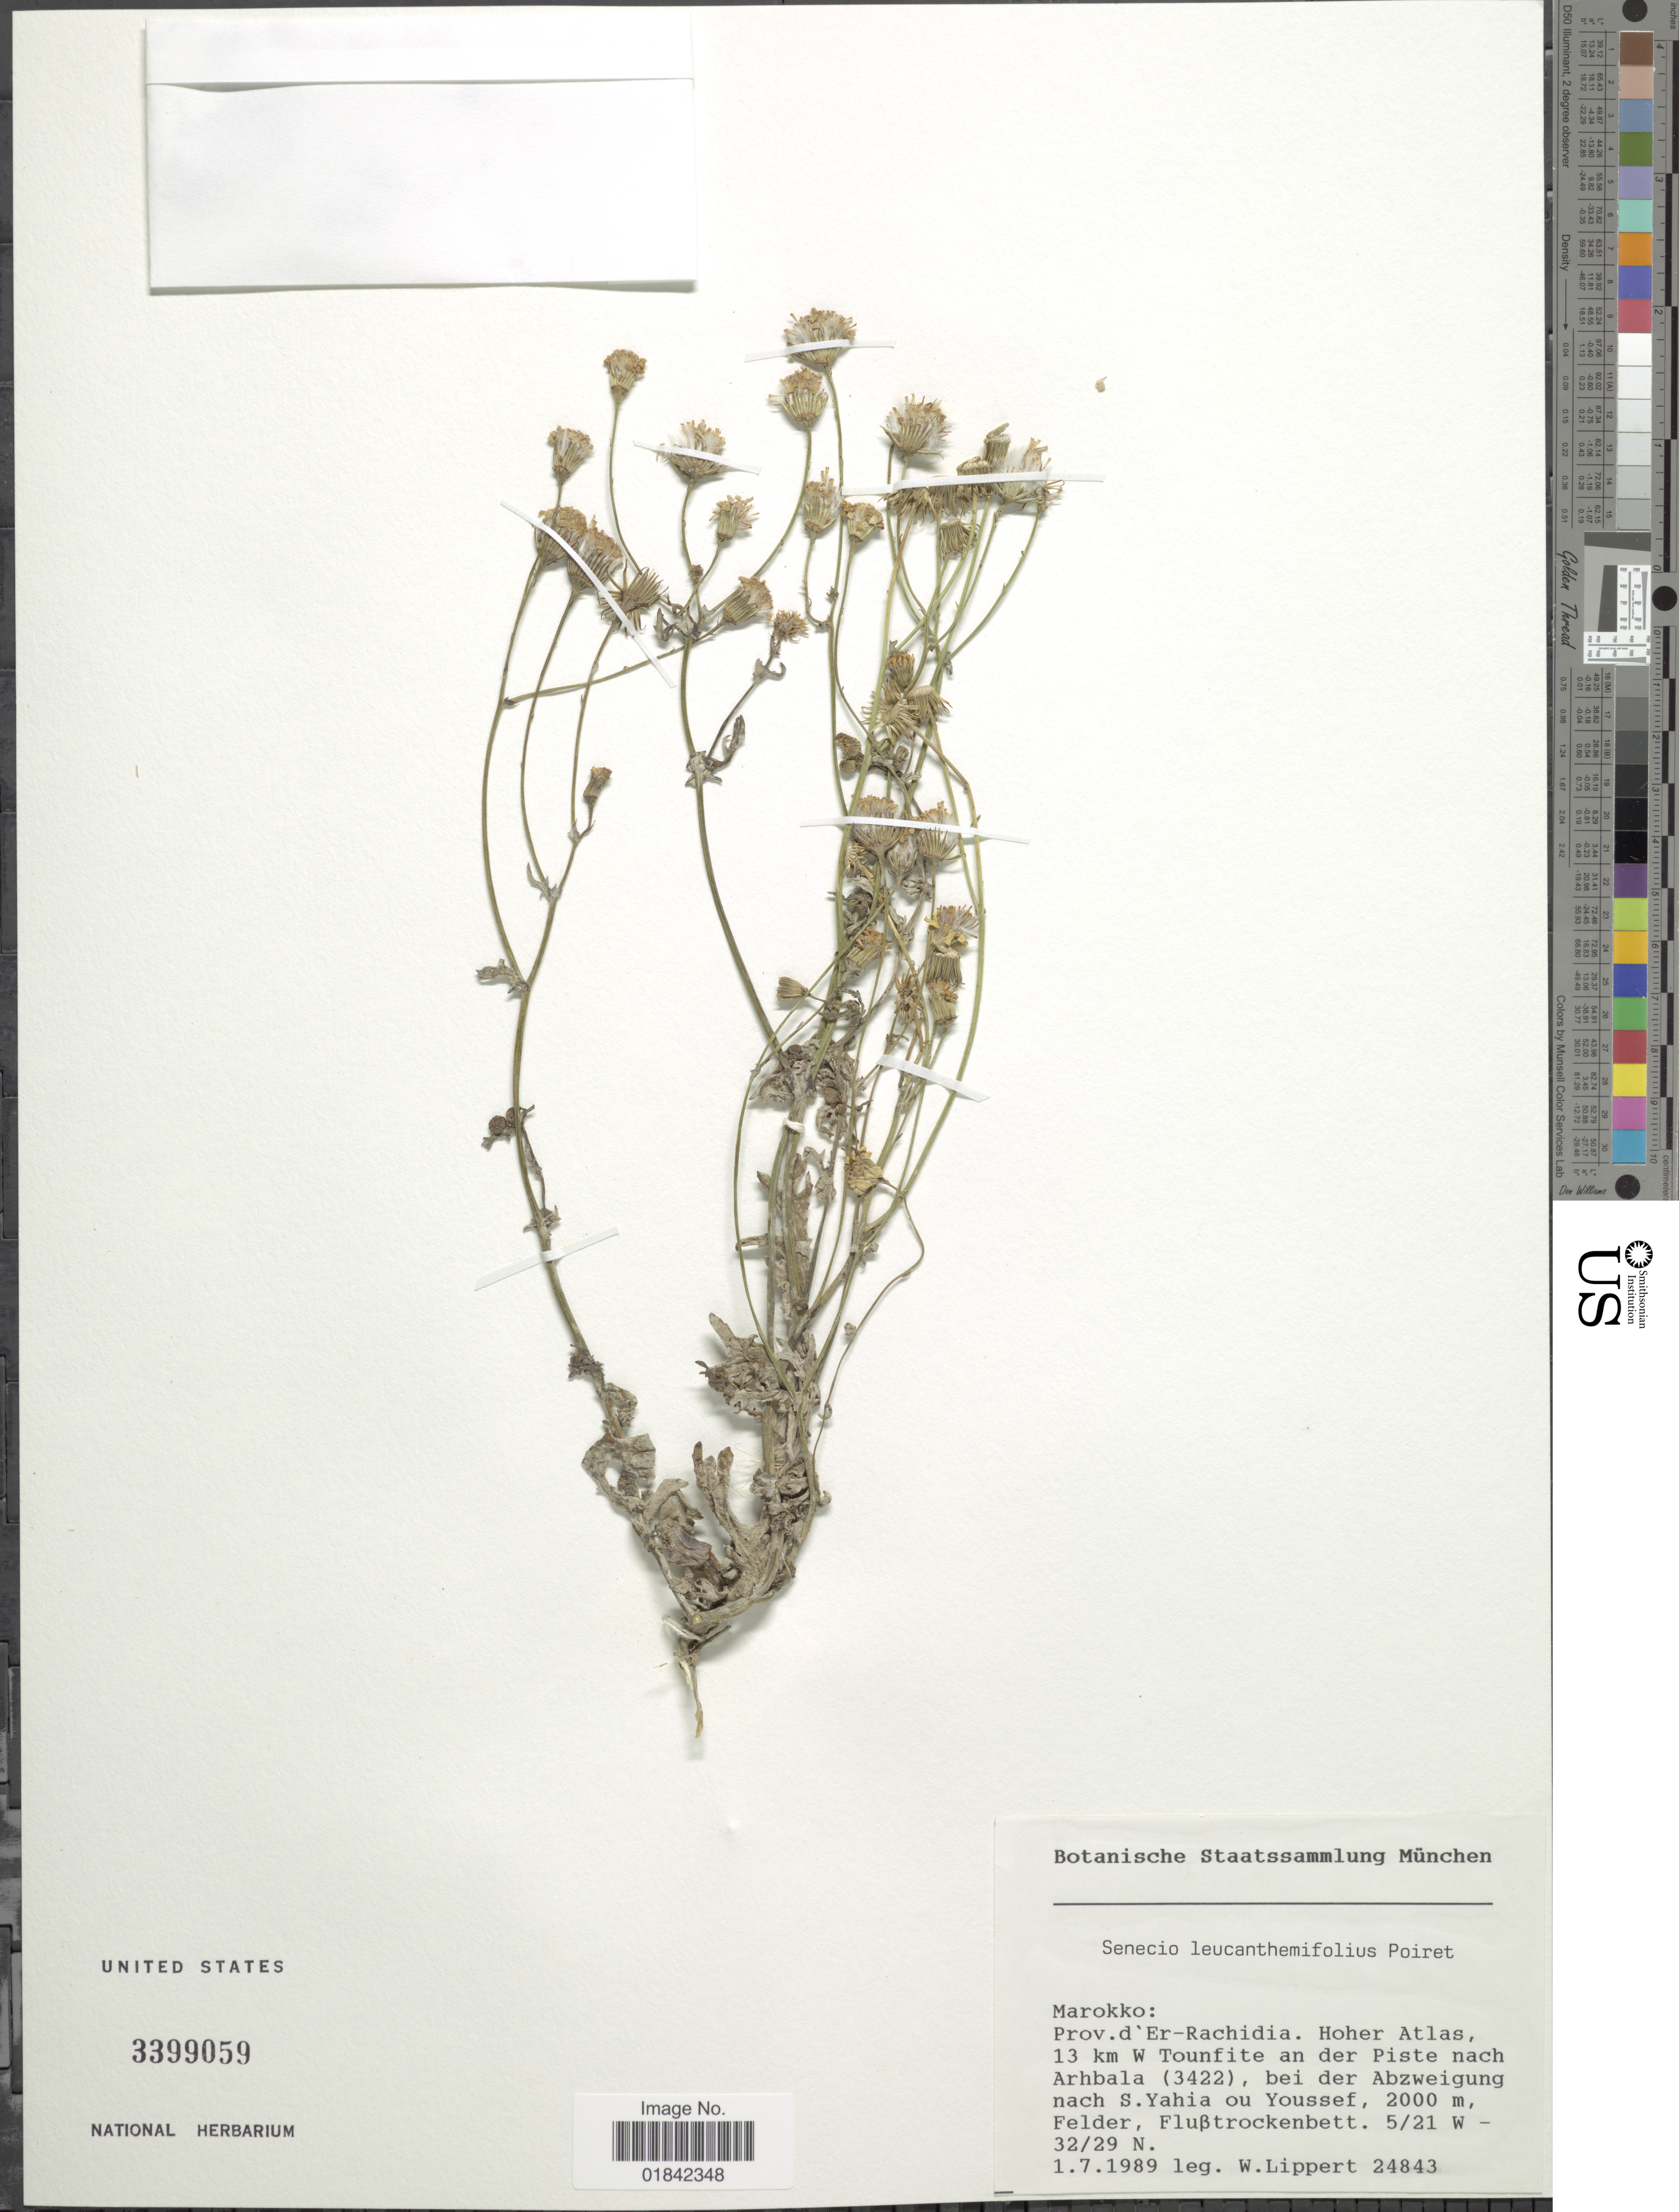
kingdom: Plantae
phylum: Tracheophyta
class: Magnoliopsida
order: Asterales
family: Asteraceae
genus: Senecio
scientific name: Senecio leucanthemifolius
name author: Phil.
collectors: W. Lippert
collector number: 24843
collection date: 1989-07-01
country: Morocco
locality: Prov. d'Er-Rachidia, Hoher Atlas, 13 km W Tounfite an der Piste nach Arhbala (3422), bei der Abzweigung nach S. Yahia ou Youssef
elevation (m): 2000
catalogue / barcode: US 3399059